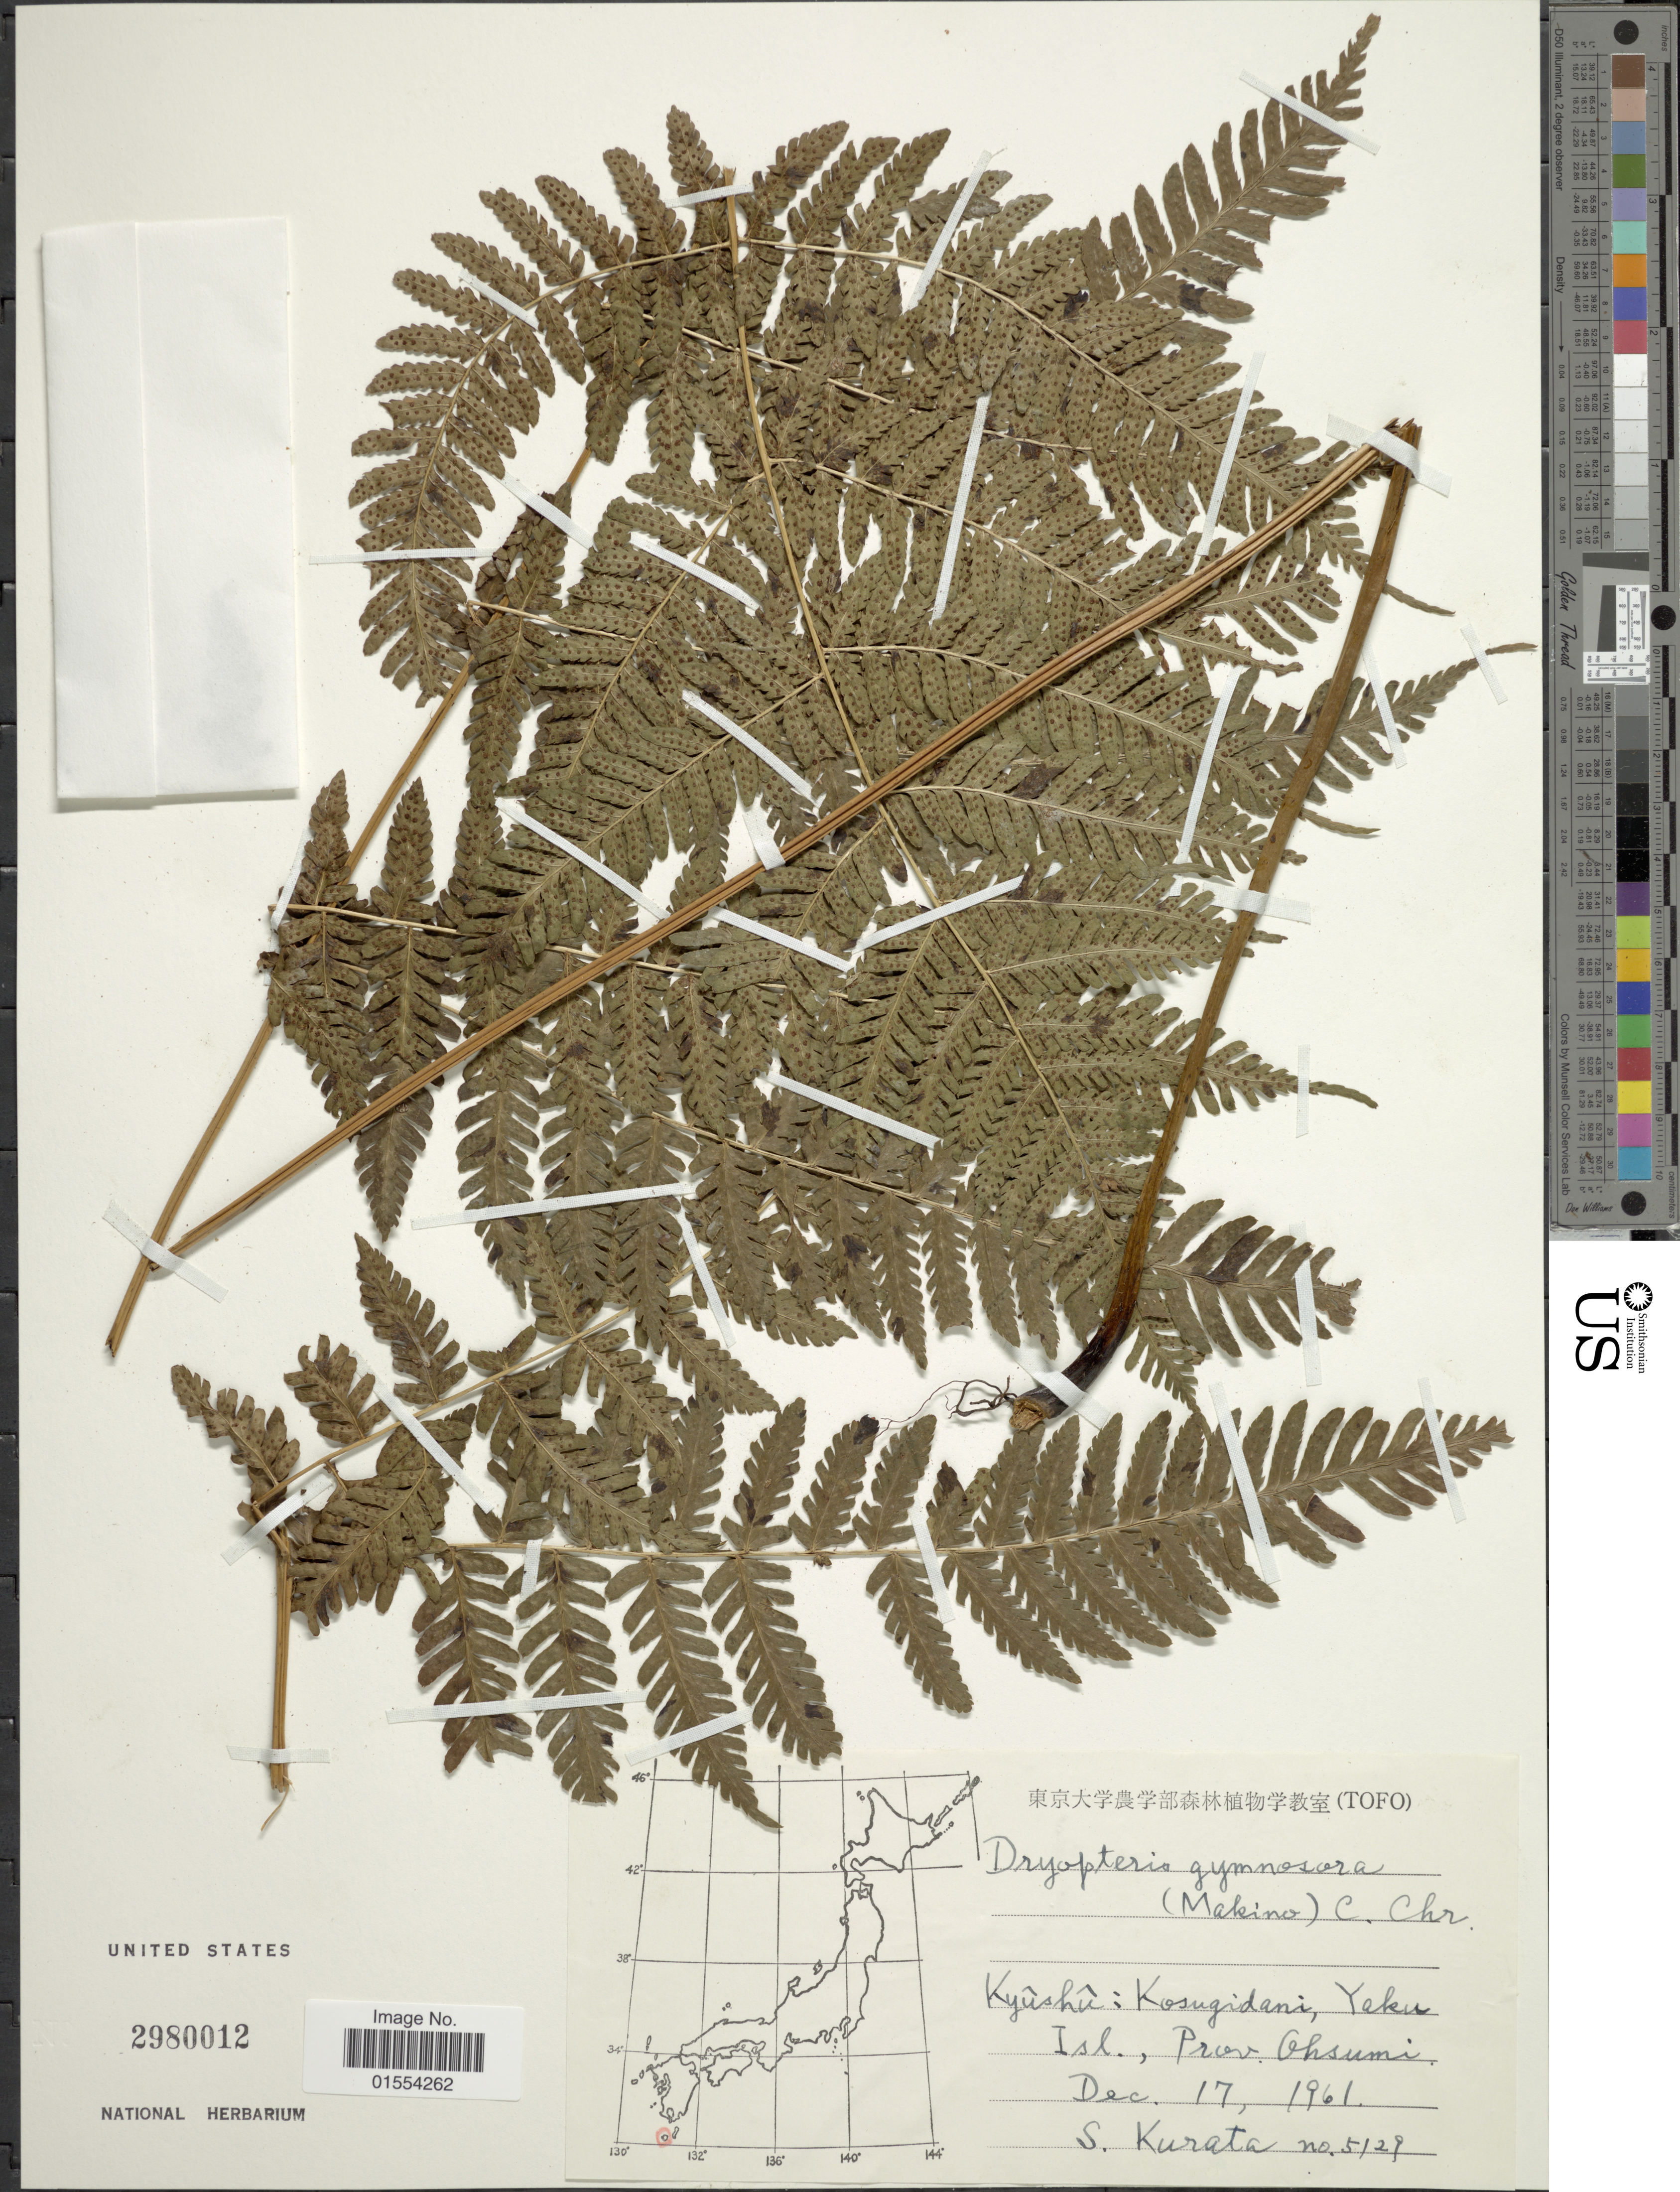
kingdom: Plantae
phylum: Tracheophyta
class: Polypodiopsida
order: Polypodiales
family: Dryopteridaceae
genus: Dryopteris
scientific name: Dryopteris gymnophylla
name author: (Baker) C. Chr.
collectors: Sa. Kurata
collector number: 5129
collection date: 1961-12-17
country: Japan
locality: Kyushu: Kosugidani; Yaku Isl., Prov. Ohsumi.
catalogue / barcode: US 2980012